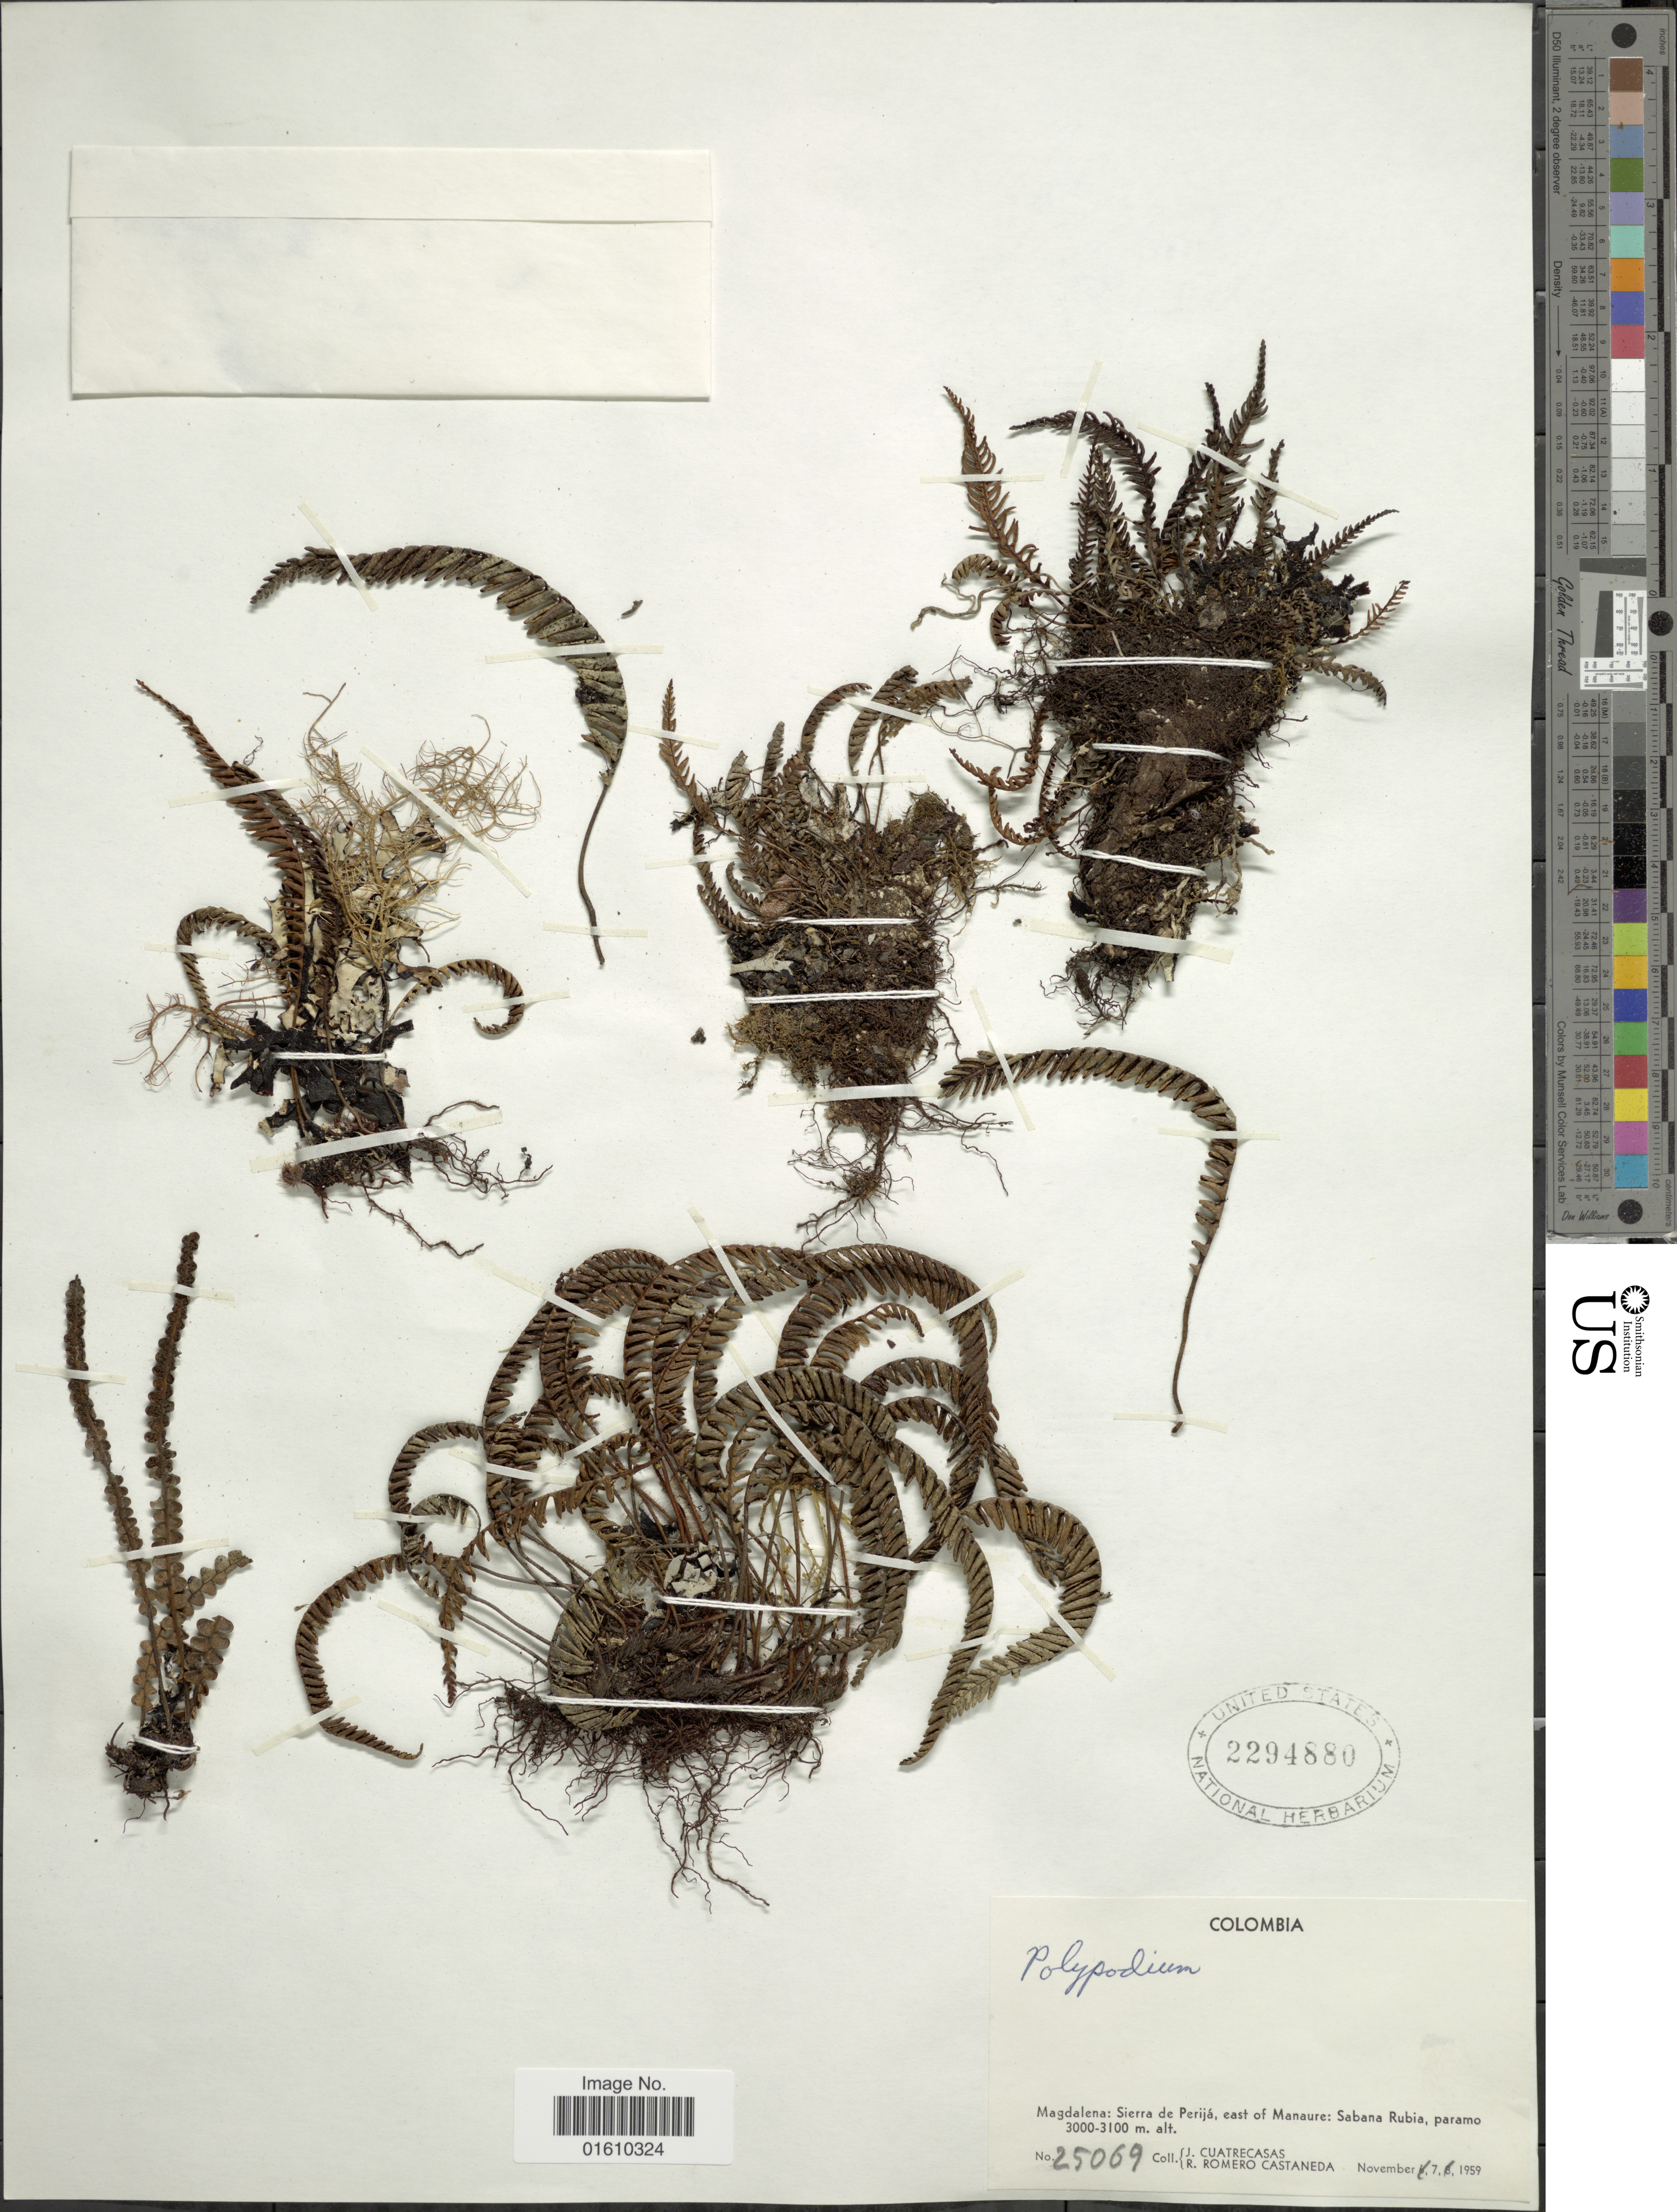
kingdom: Plantae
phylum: Tracheophyta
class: Polypodiopsida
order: Polypodiales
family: Polypodiaceae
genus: Melpomene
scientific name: Melpomene sp.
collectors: J. Cuatrecasas & R. Romero Castañeda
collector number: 25069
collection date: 1959-11-07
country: Colombia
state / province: Magdalena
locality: Sierra de Perijá, east of Manaure: Sabana Rubia, paramo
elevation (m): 3000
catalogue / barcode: US 2294880